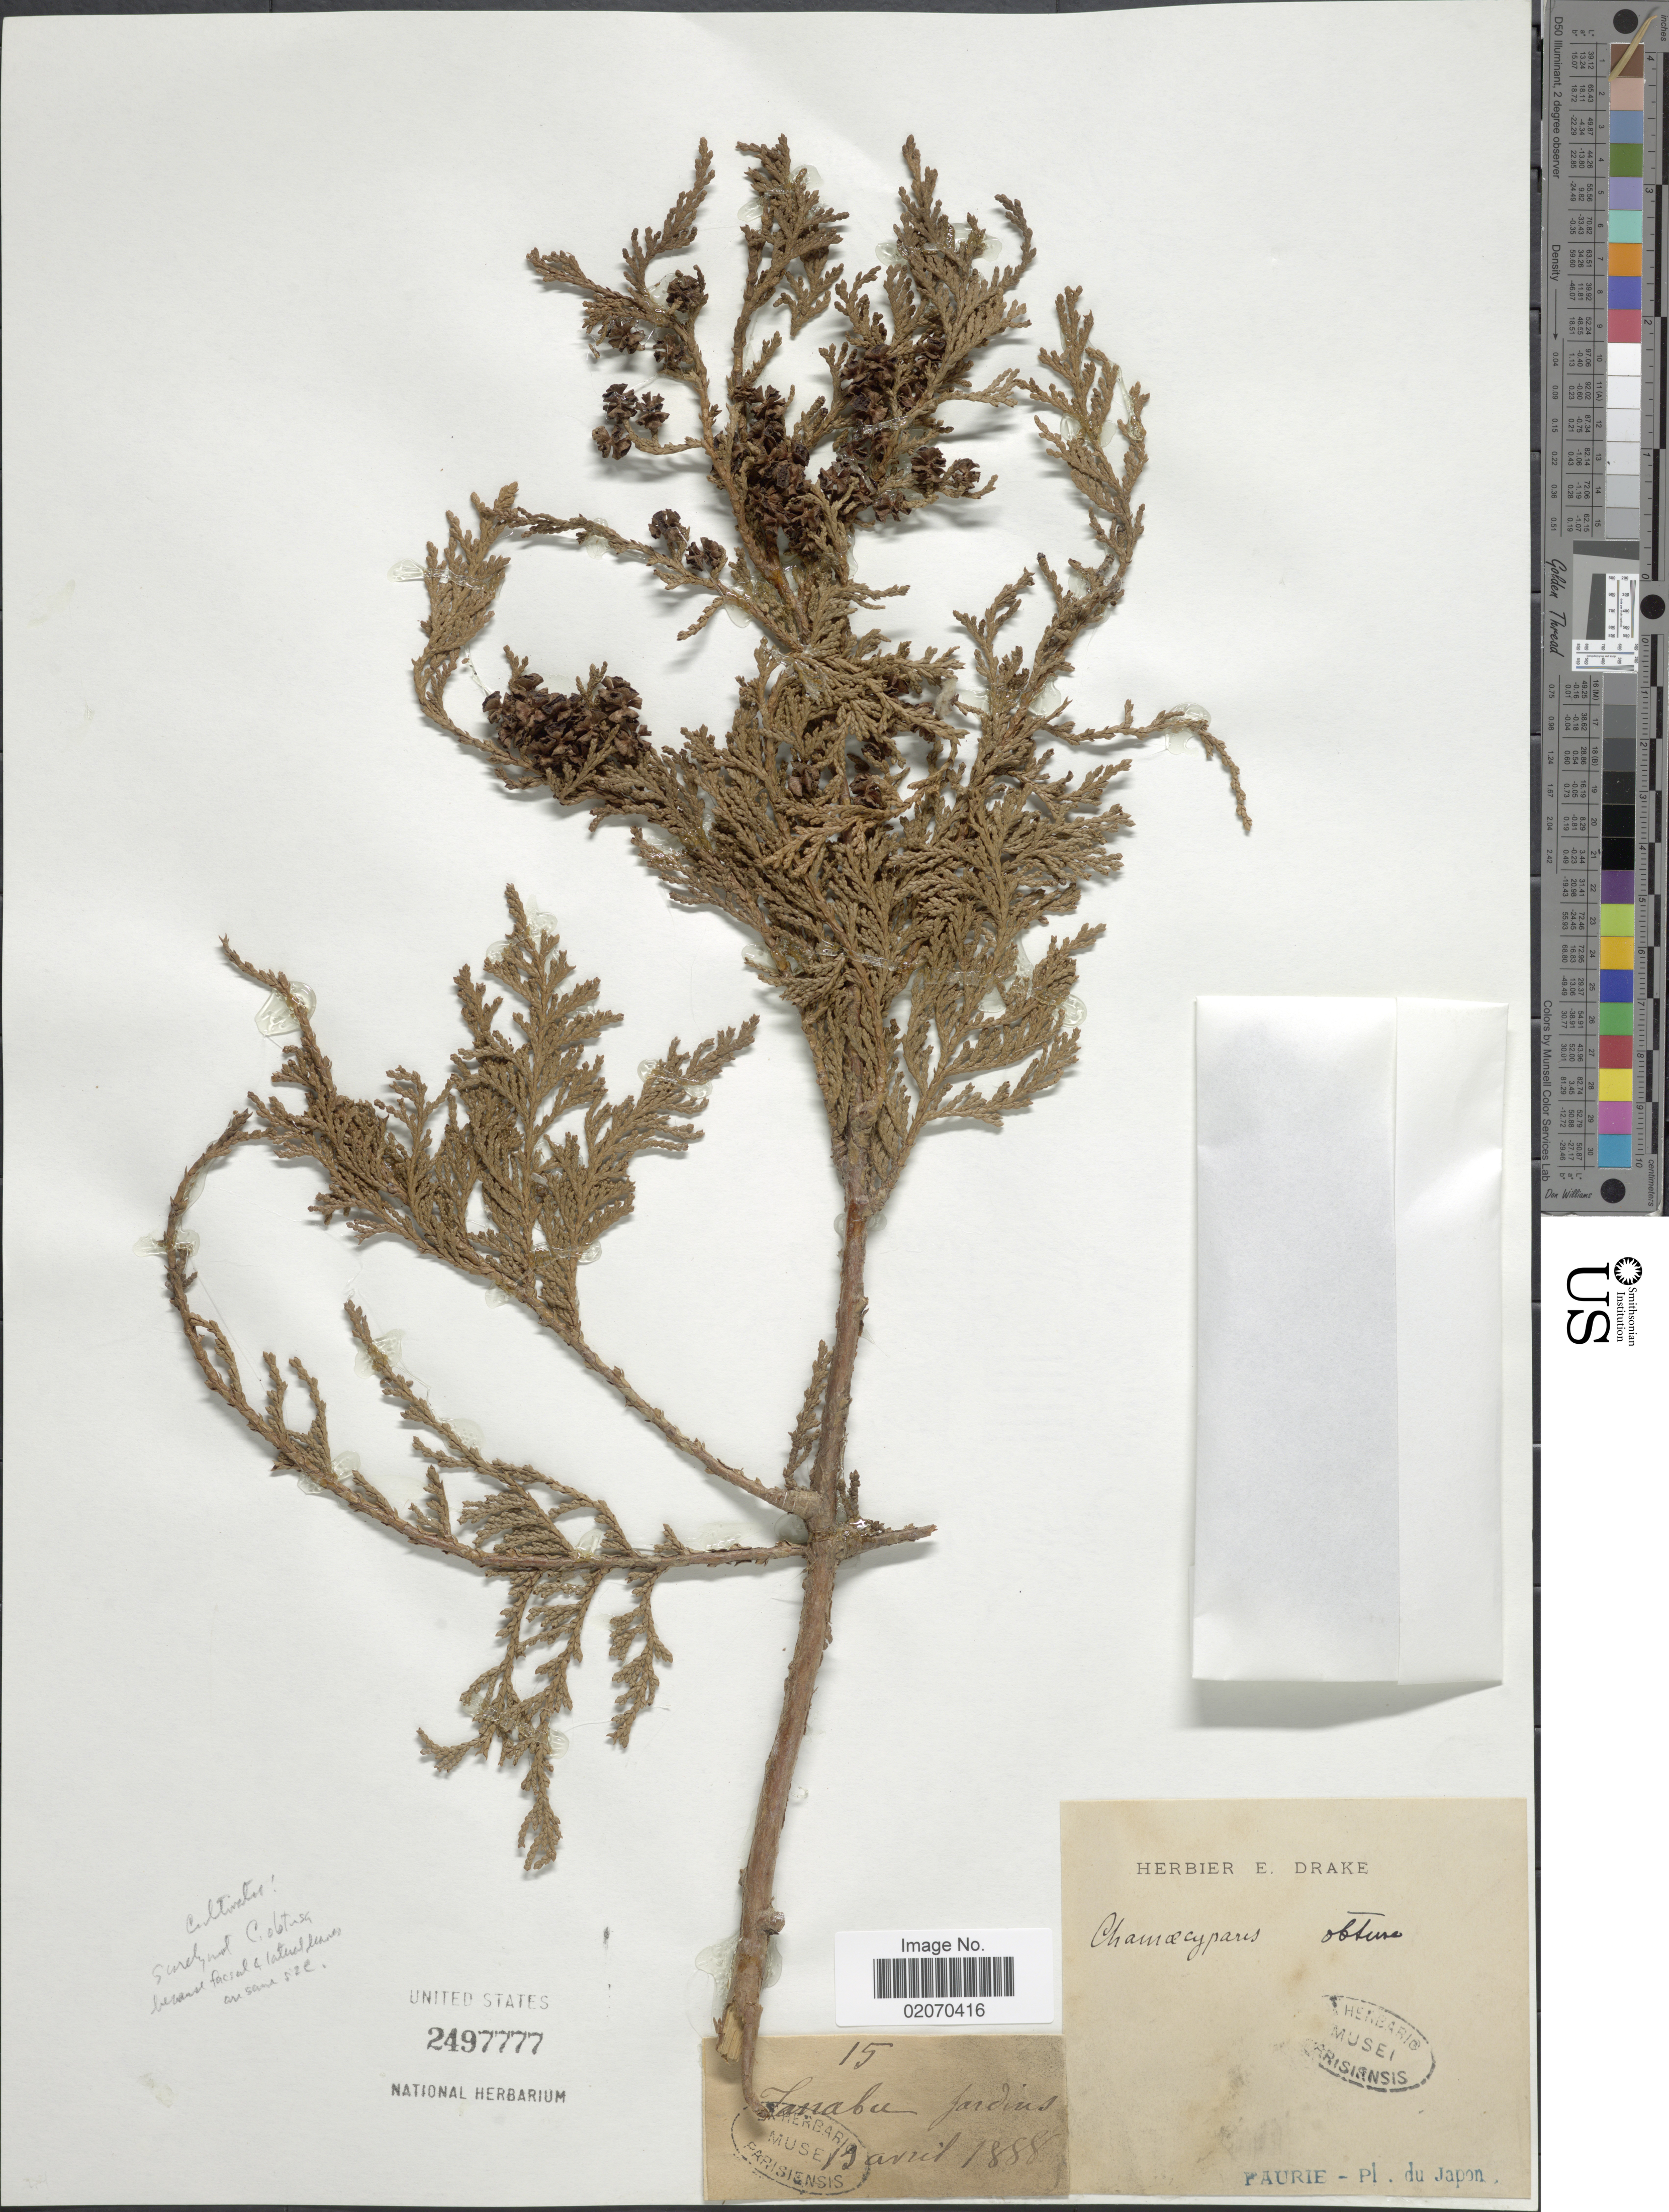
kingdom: Plantae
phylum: Tracheophyta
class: Pinopsida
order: Pinales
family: Cupressaceae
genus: Chamaecyparis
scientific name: Chamaecyparis obtusa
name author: (Siebold & Zucc.) Endl.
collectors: -. Faurie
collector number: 15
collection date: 1888-04-13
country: Japan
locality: Tanabu Jardins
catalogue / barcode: US 2497777